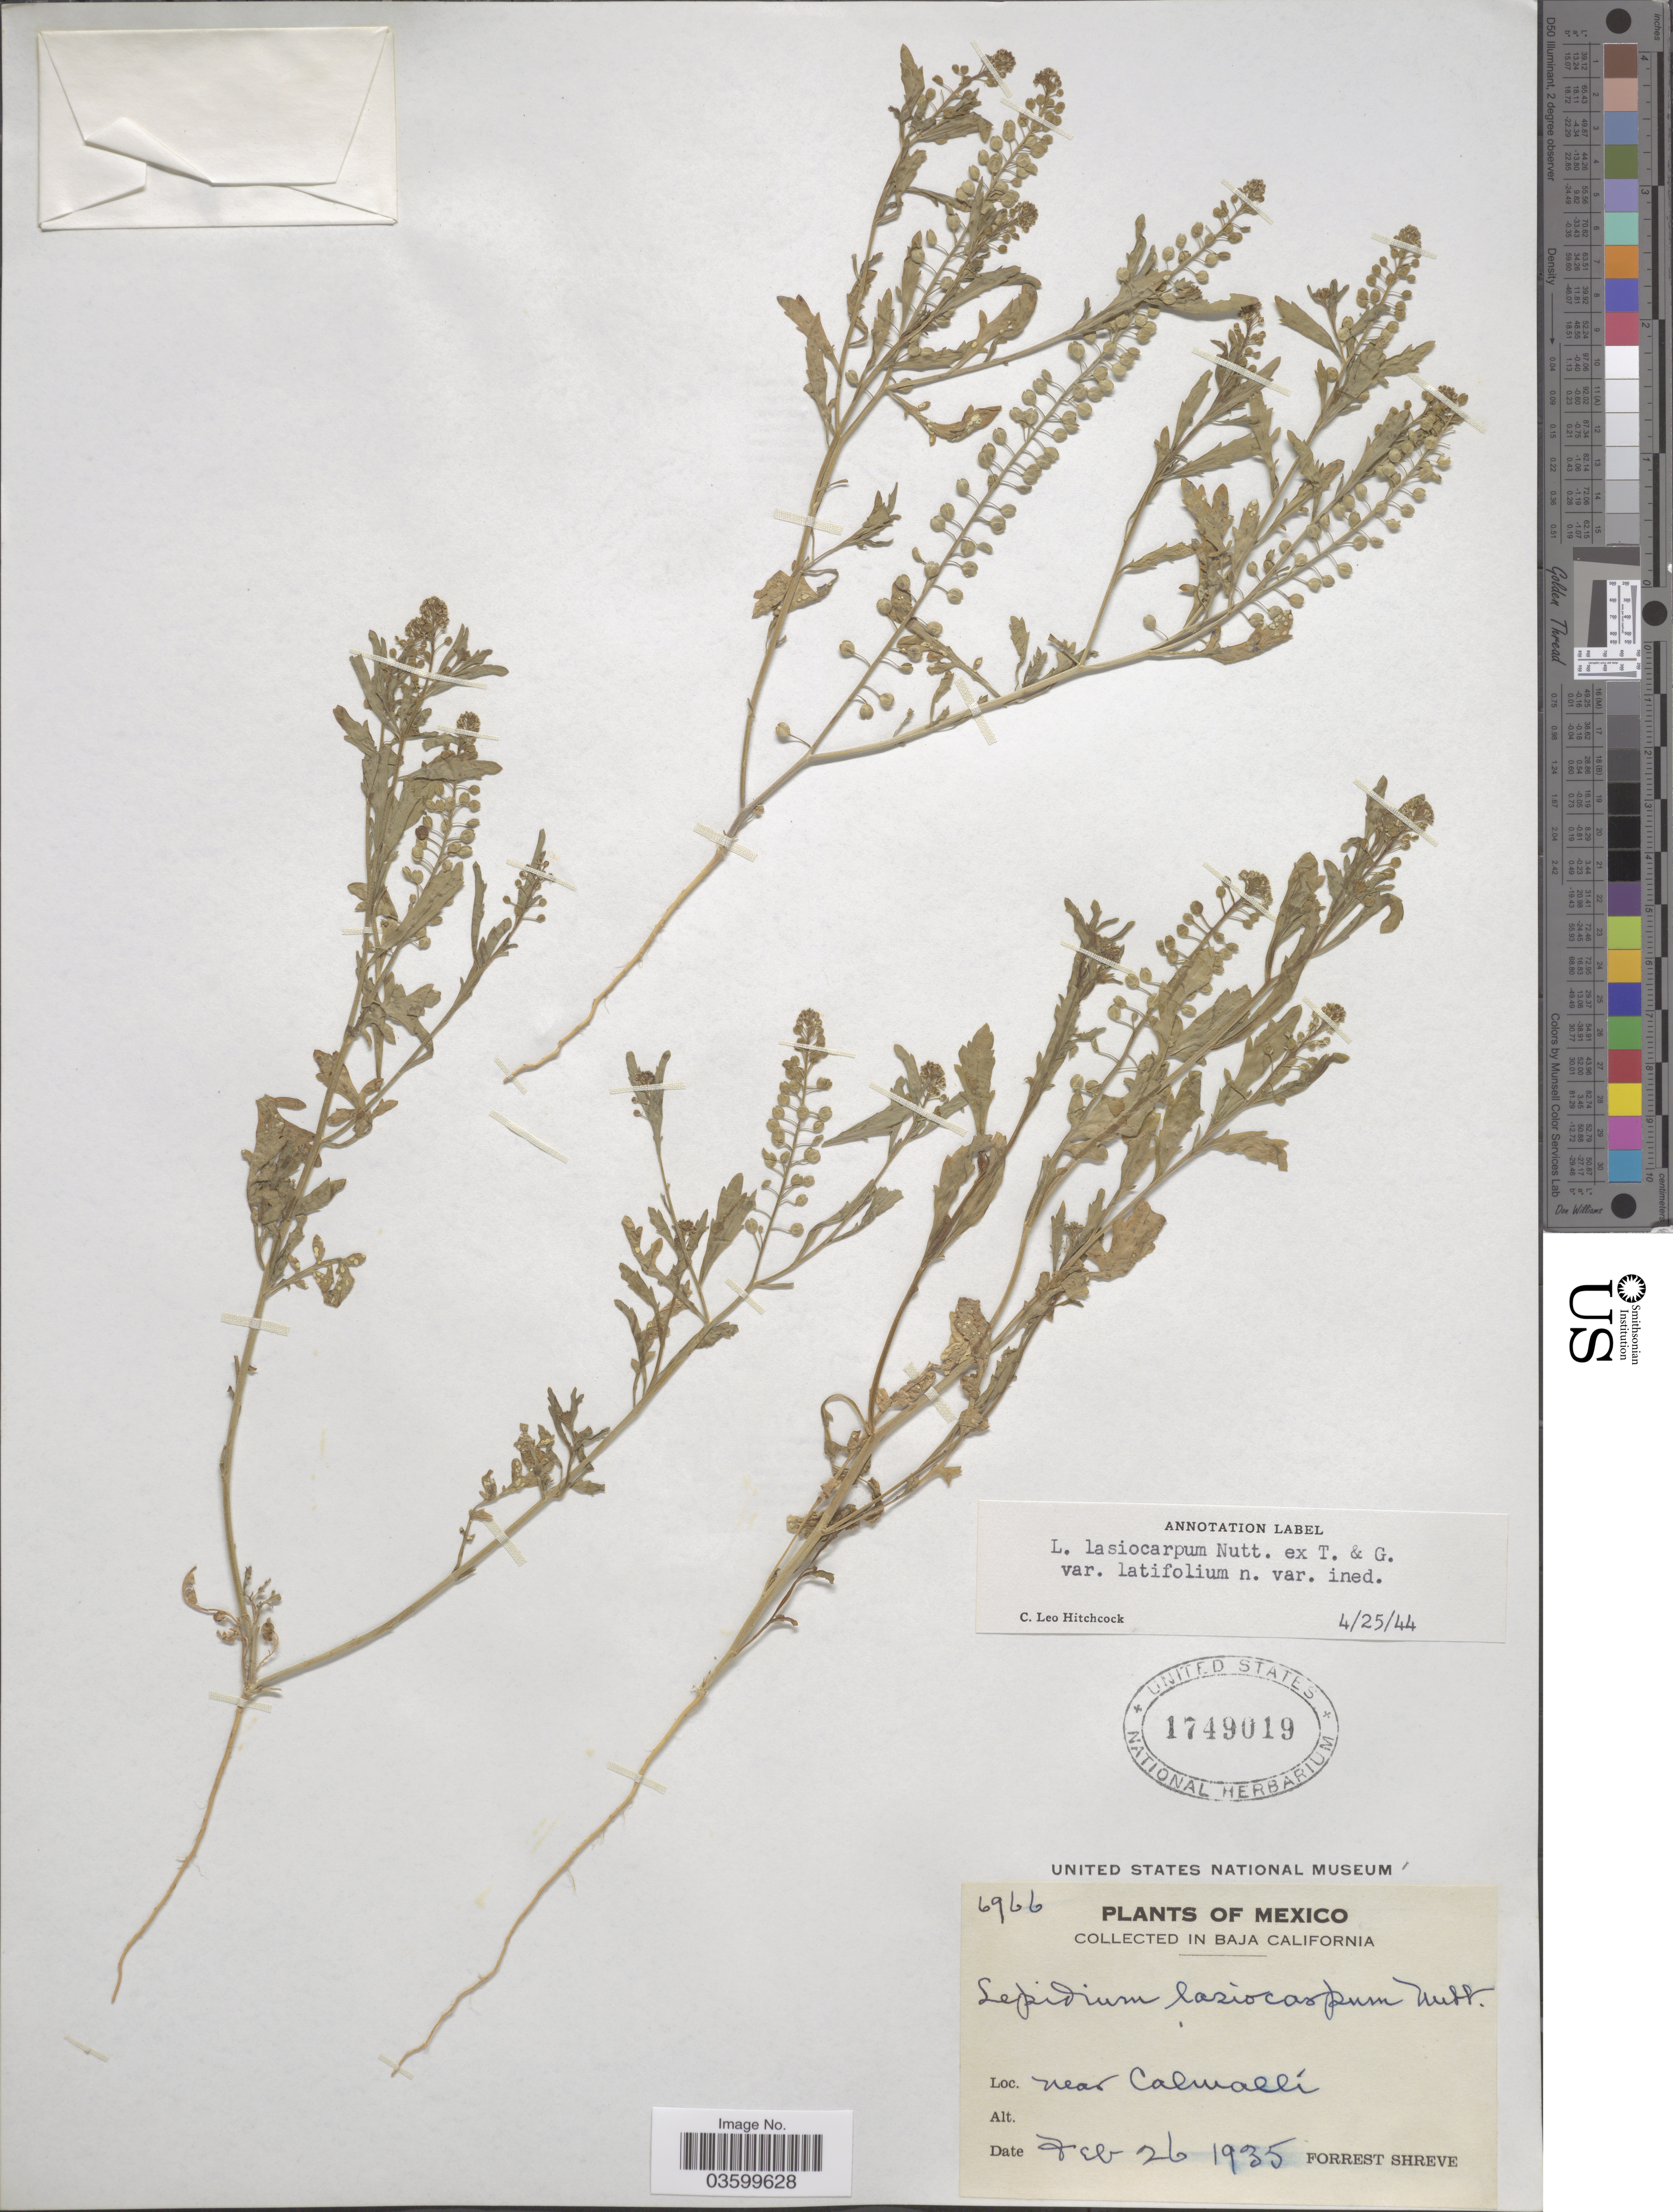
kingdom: Plantae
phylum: Tracheophyta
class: Magnoliopsida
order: Brassicales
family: Brassicaceae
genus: Lepidium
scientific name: Lepidium lasiocarpum var. latifolium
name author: C.L. Hitchc.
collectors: F. Shreve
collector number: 6966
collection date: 1935-02-26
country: Mexico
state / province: Baja California Norte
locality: Near Calmallí.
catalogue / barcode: US 1749019